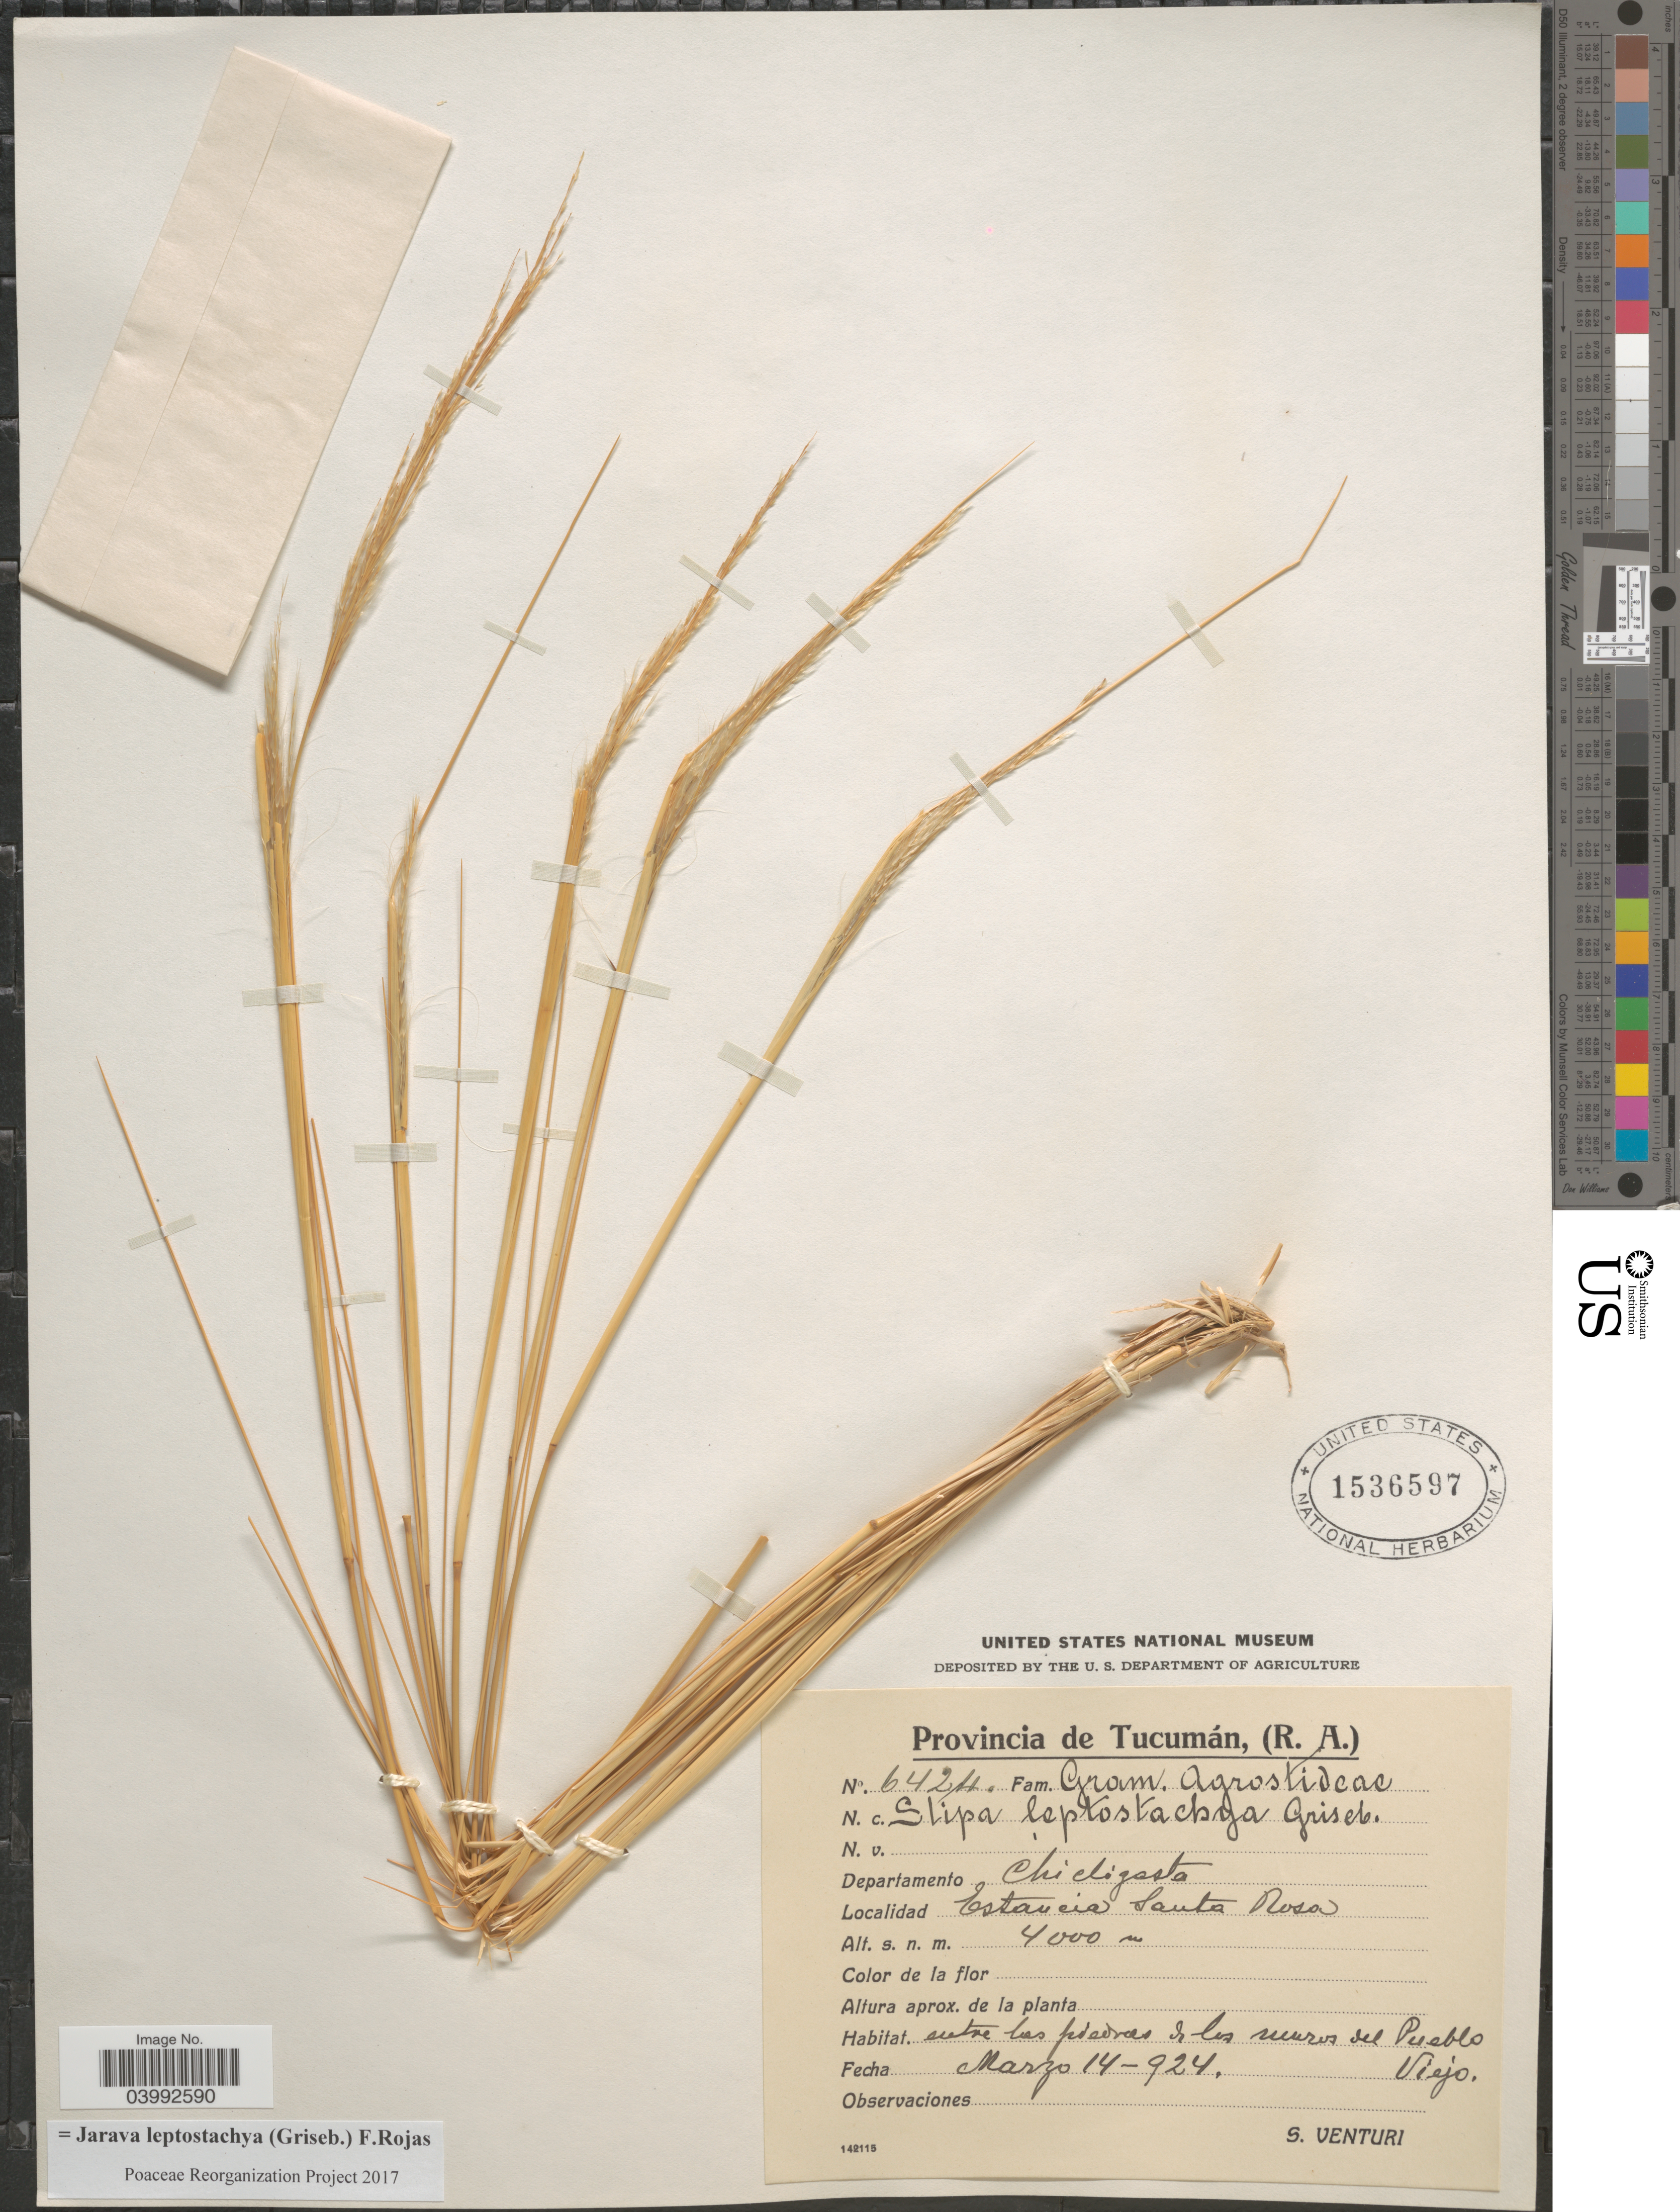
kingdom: Plantae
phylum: Tracheophyta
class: Liliopsida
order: Poales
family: Poaceae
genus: Jarava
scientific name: Jarava leptostachya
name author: (Griseb.) F. Rojas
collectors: S. Venturi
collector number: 6424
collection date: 1924-03-14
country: Argentina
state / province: Tucuman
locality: Departamento Chicligasta. Estancia Santa Rosa. Entre los piedras de los muros de Pueblo Viejo.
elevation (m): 4000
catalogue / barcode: US 1536597